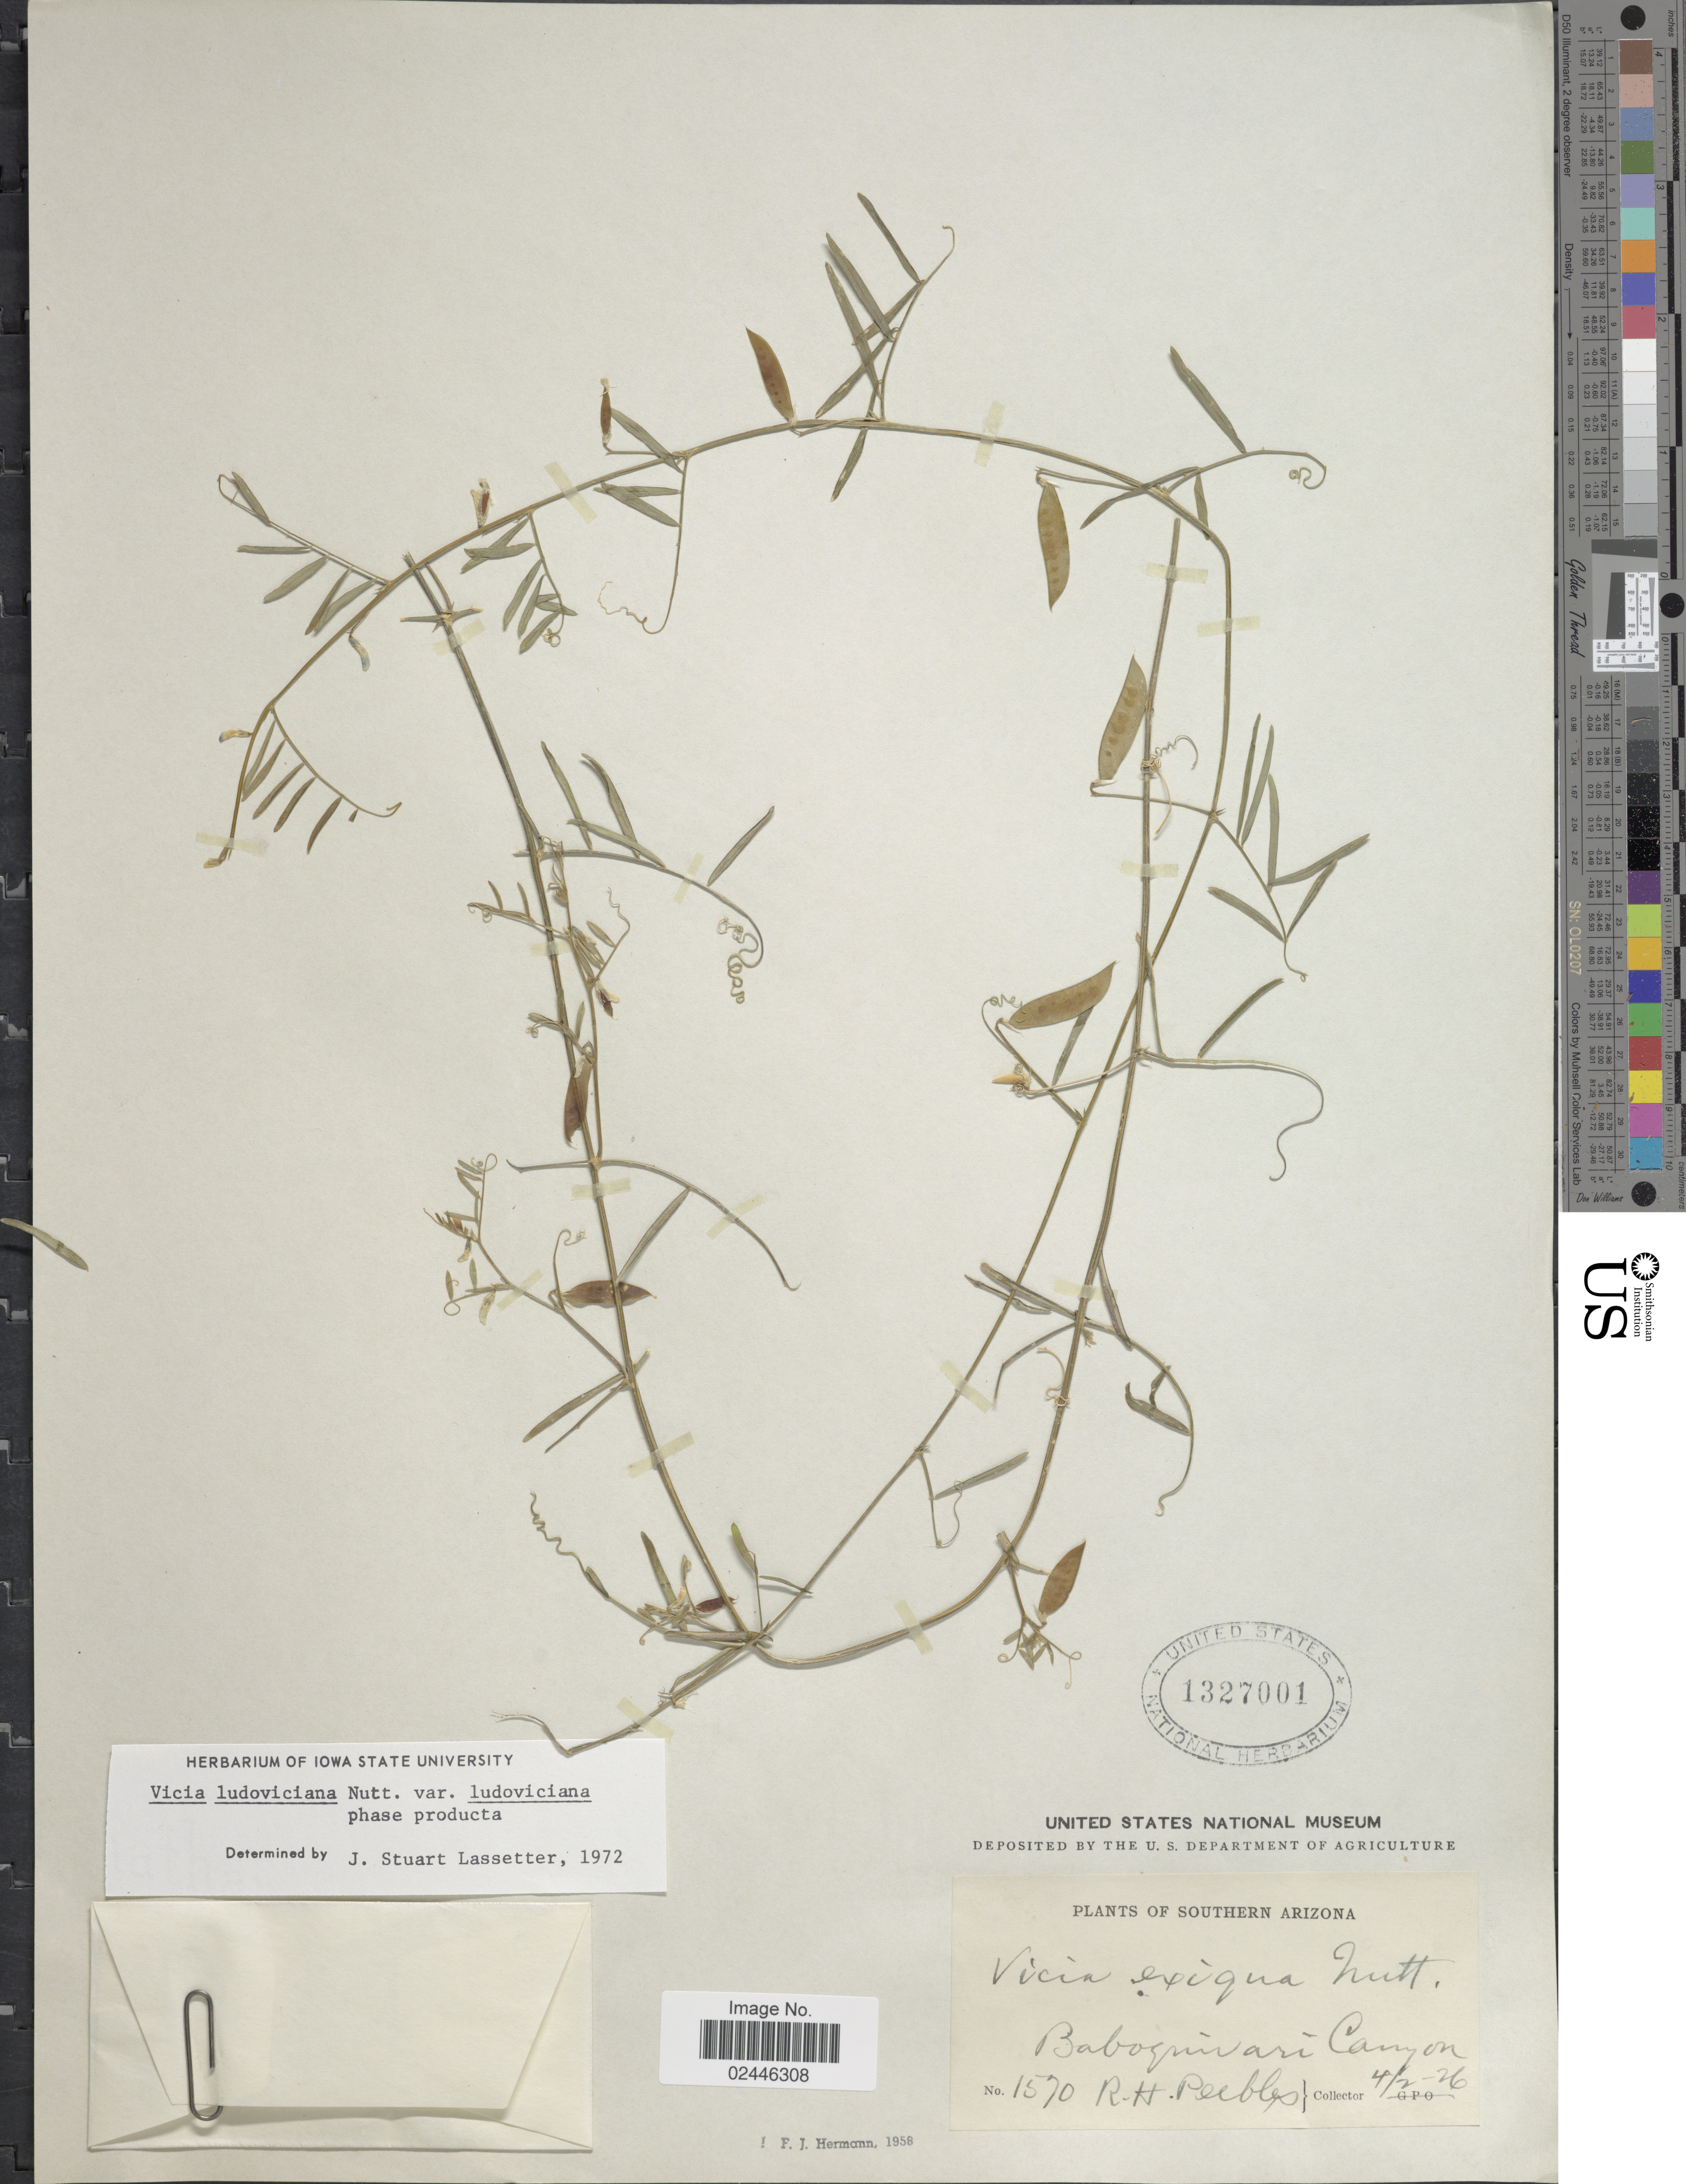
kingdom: Plantae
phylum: Tracheophyta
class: Magnoliopsida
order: Fabales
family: Fabaceae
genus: Vicia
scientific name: Vicia ludoviciana var. ludoviciana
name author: Nutt. ex Torr. & A. Gray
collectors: R. H. Peebles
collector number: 1570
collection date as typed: Transcribed d/m/y: 2/4/26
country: United States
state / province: Arizona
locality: Southern Arizona, Baboquivari Canyon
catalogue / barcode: US 1327001